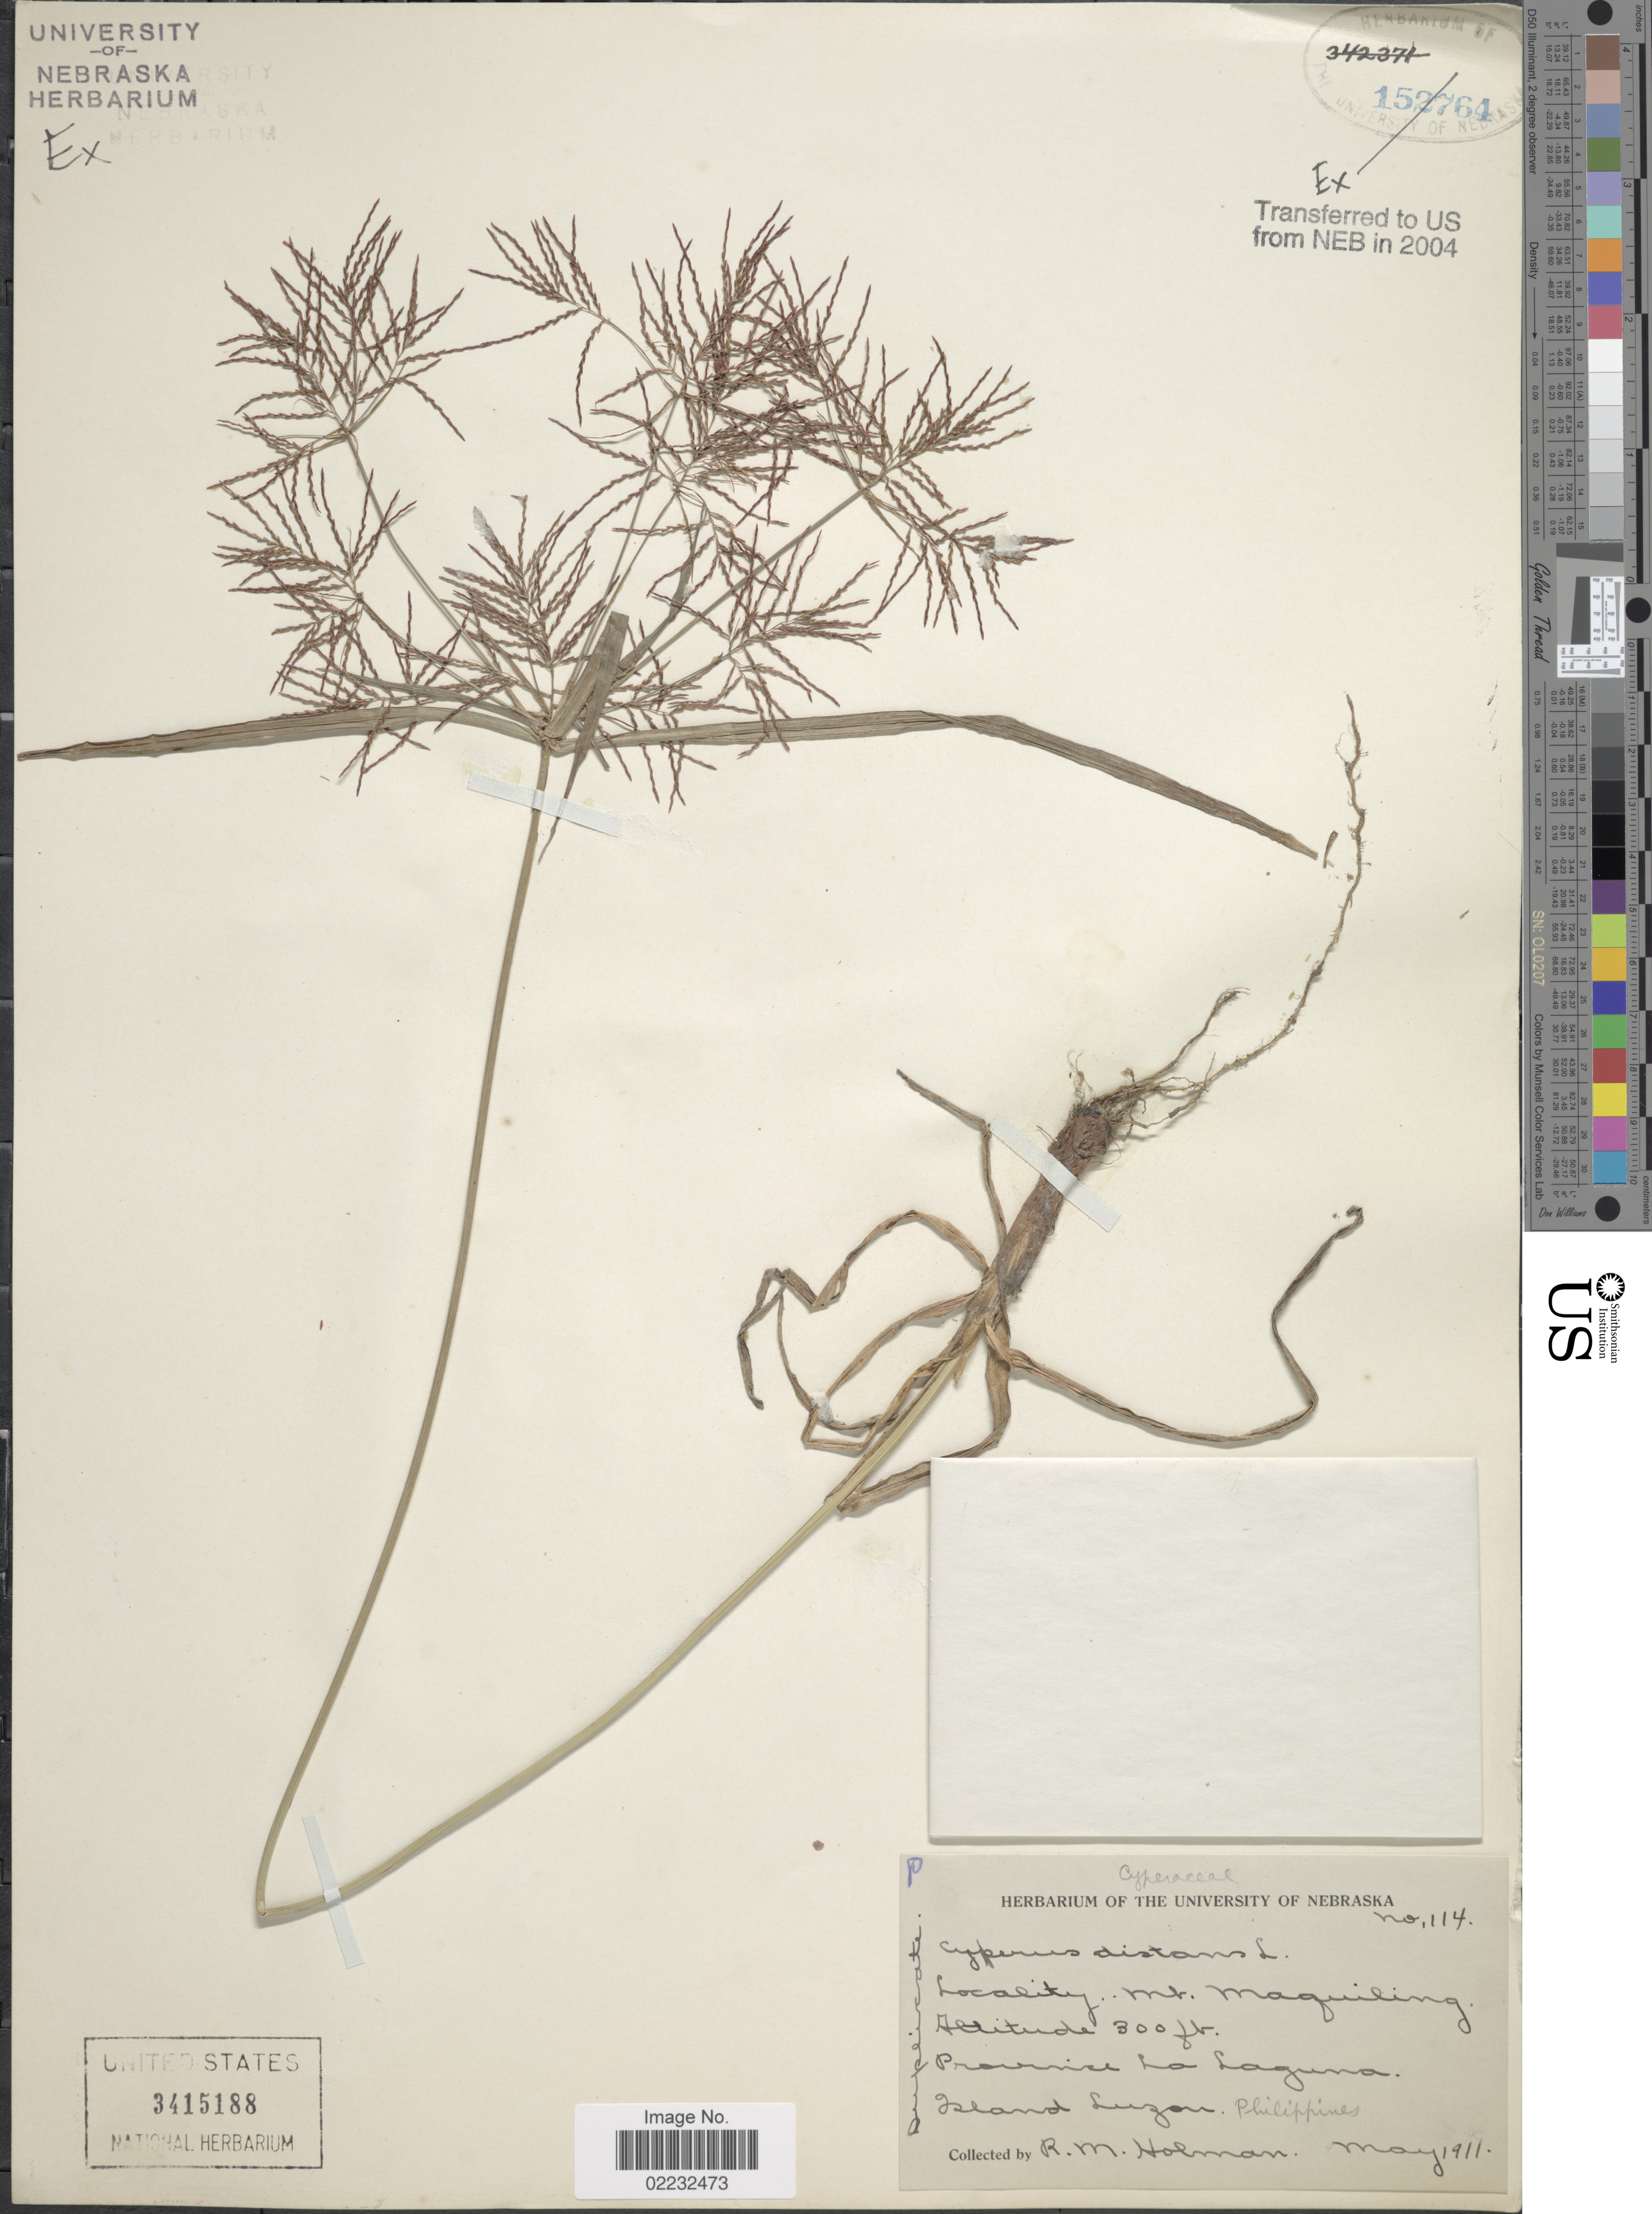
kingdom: Plantae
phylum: Tracheophyta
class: Liliopsida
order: Poales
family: Cyperaceae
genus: Cyperus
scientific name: Cyperus distans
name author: L. f.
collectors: R. Holman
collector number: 114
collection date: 1911-05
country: Philippines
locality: Province: La Laguna, Island: Luzon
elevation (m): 91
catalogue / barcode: US 3415188